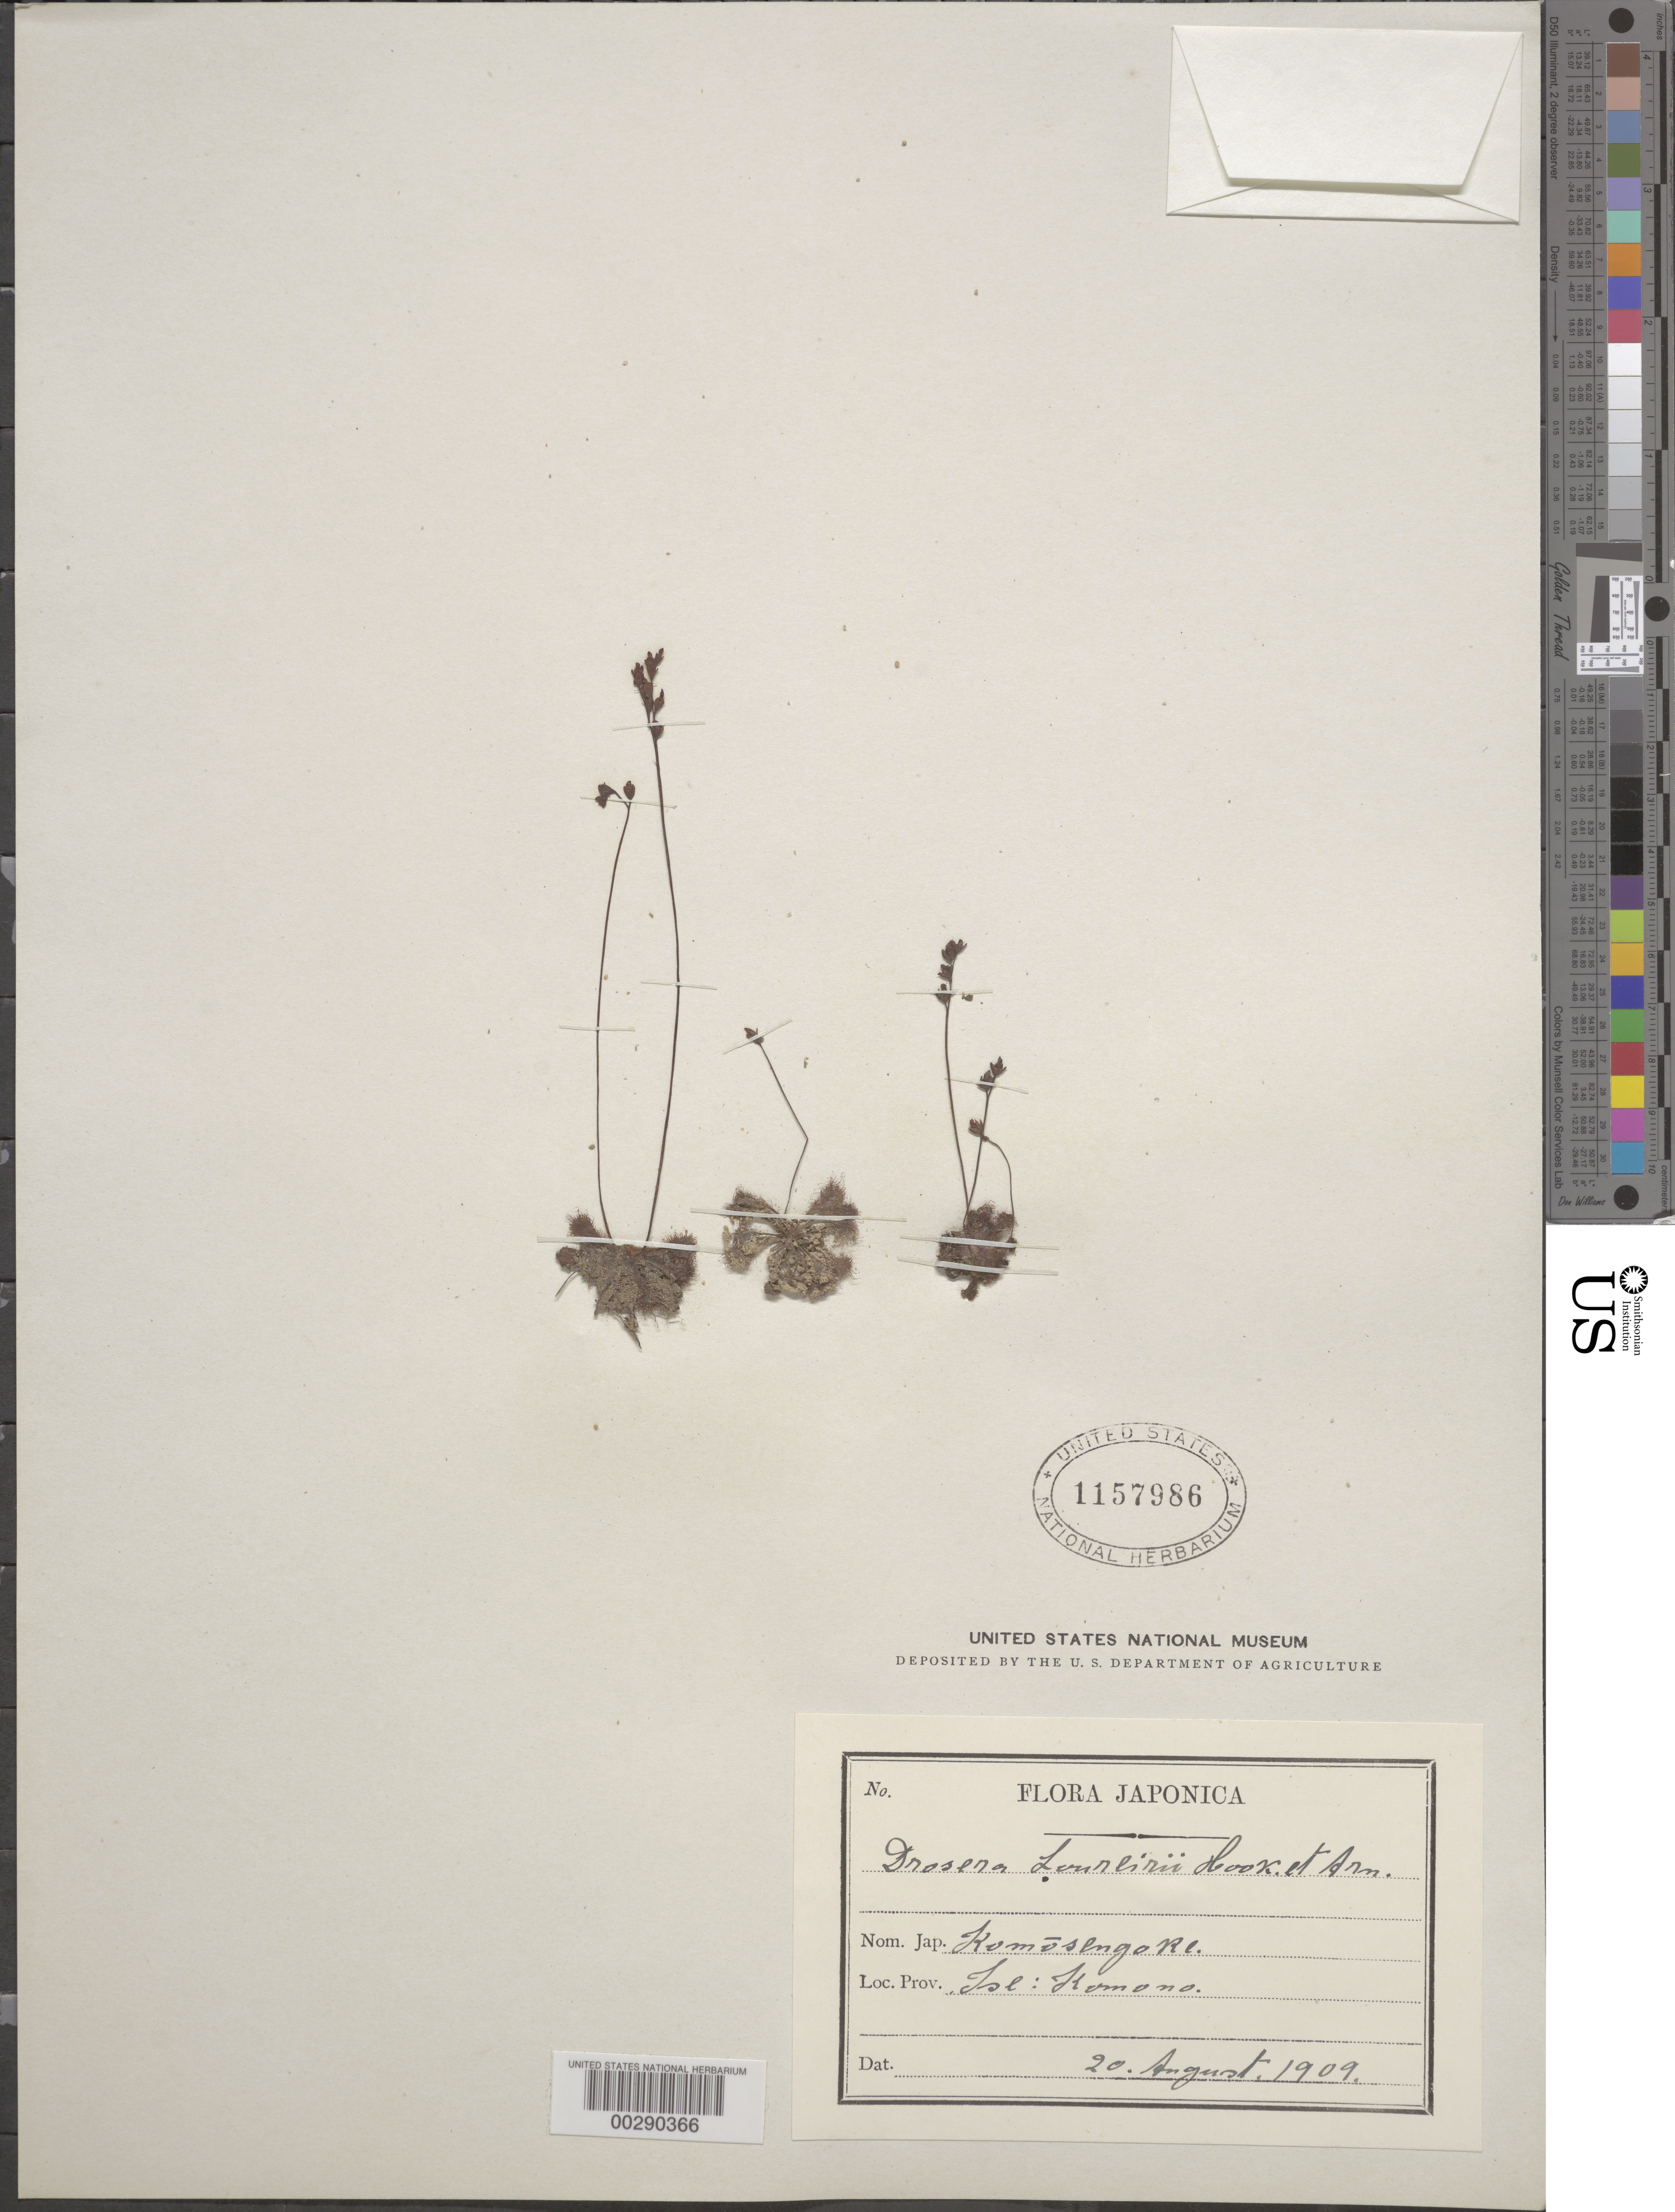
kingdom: Plantae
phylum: Tracheophyta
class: Magnoliopsida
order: Caryophyllales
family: Droseraceae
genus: Drosera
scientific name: Drosera loureiri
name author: Hook. & Arn.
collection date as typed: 20 Aug 1909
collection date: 1909-08-20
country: Japan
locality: Ise:komono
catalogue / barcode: US 1157986